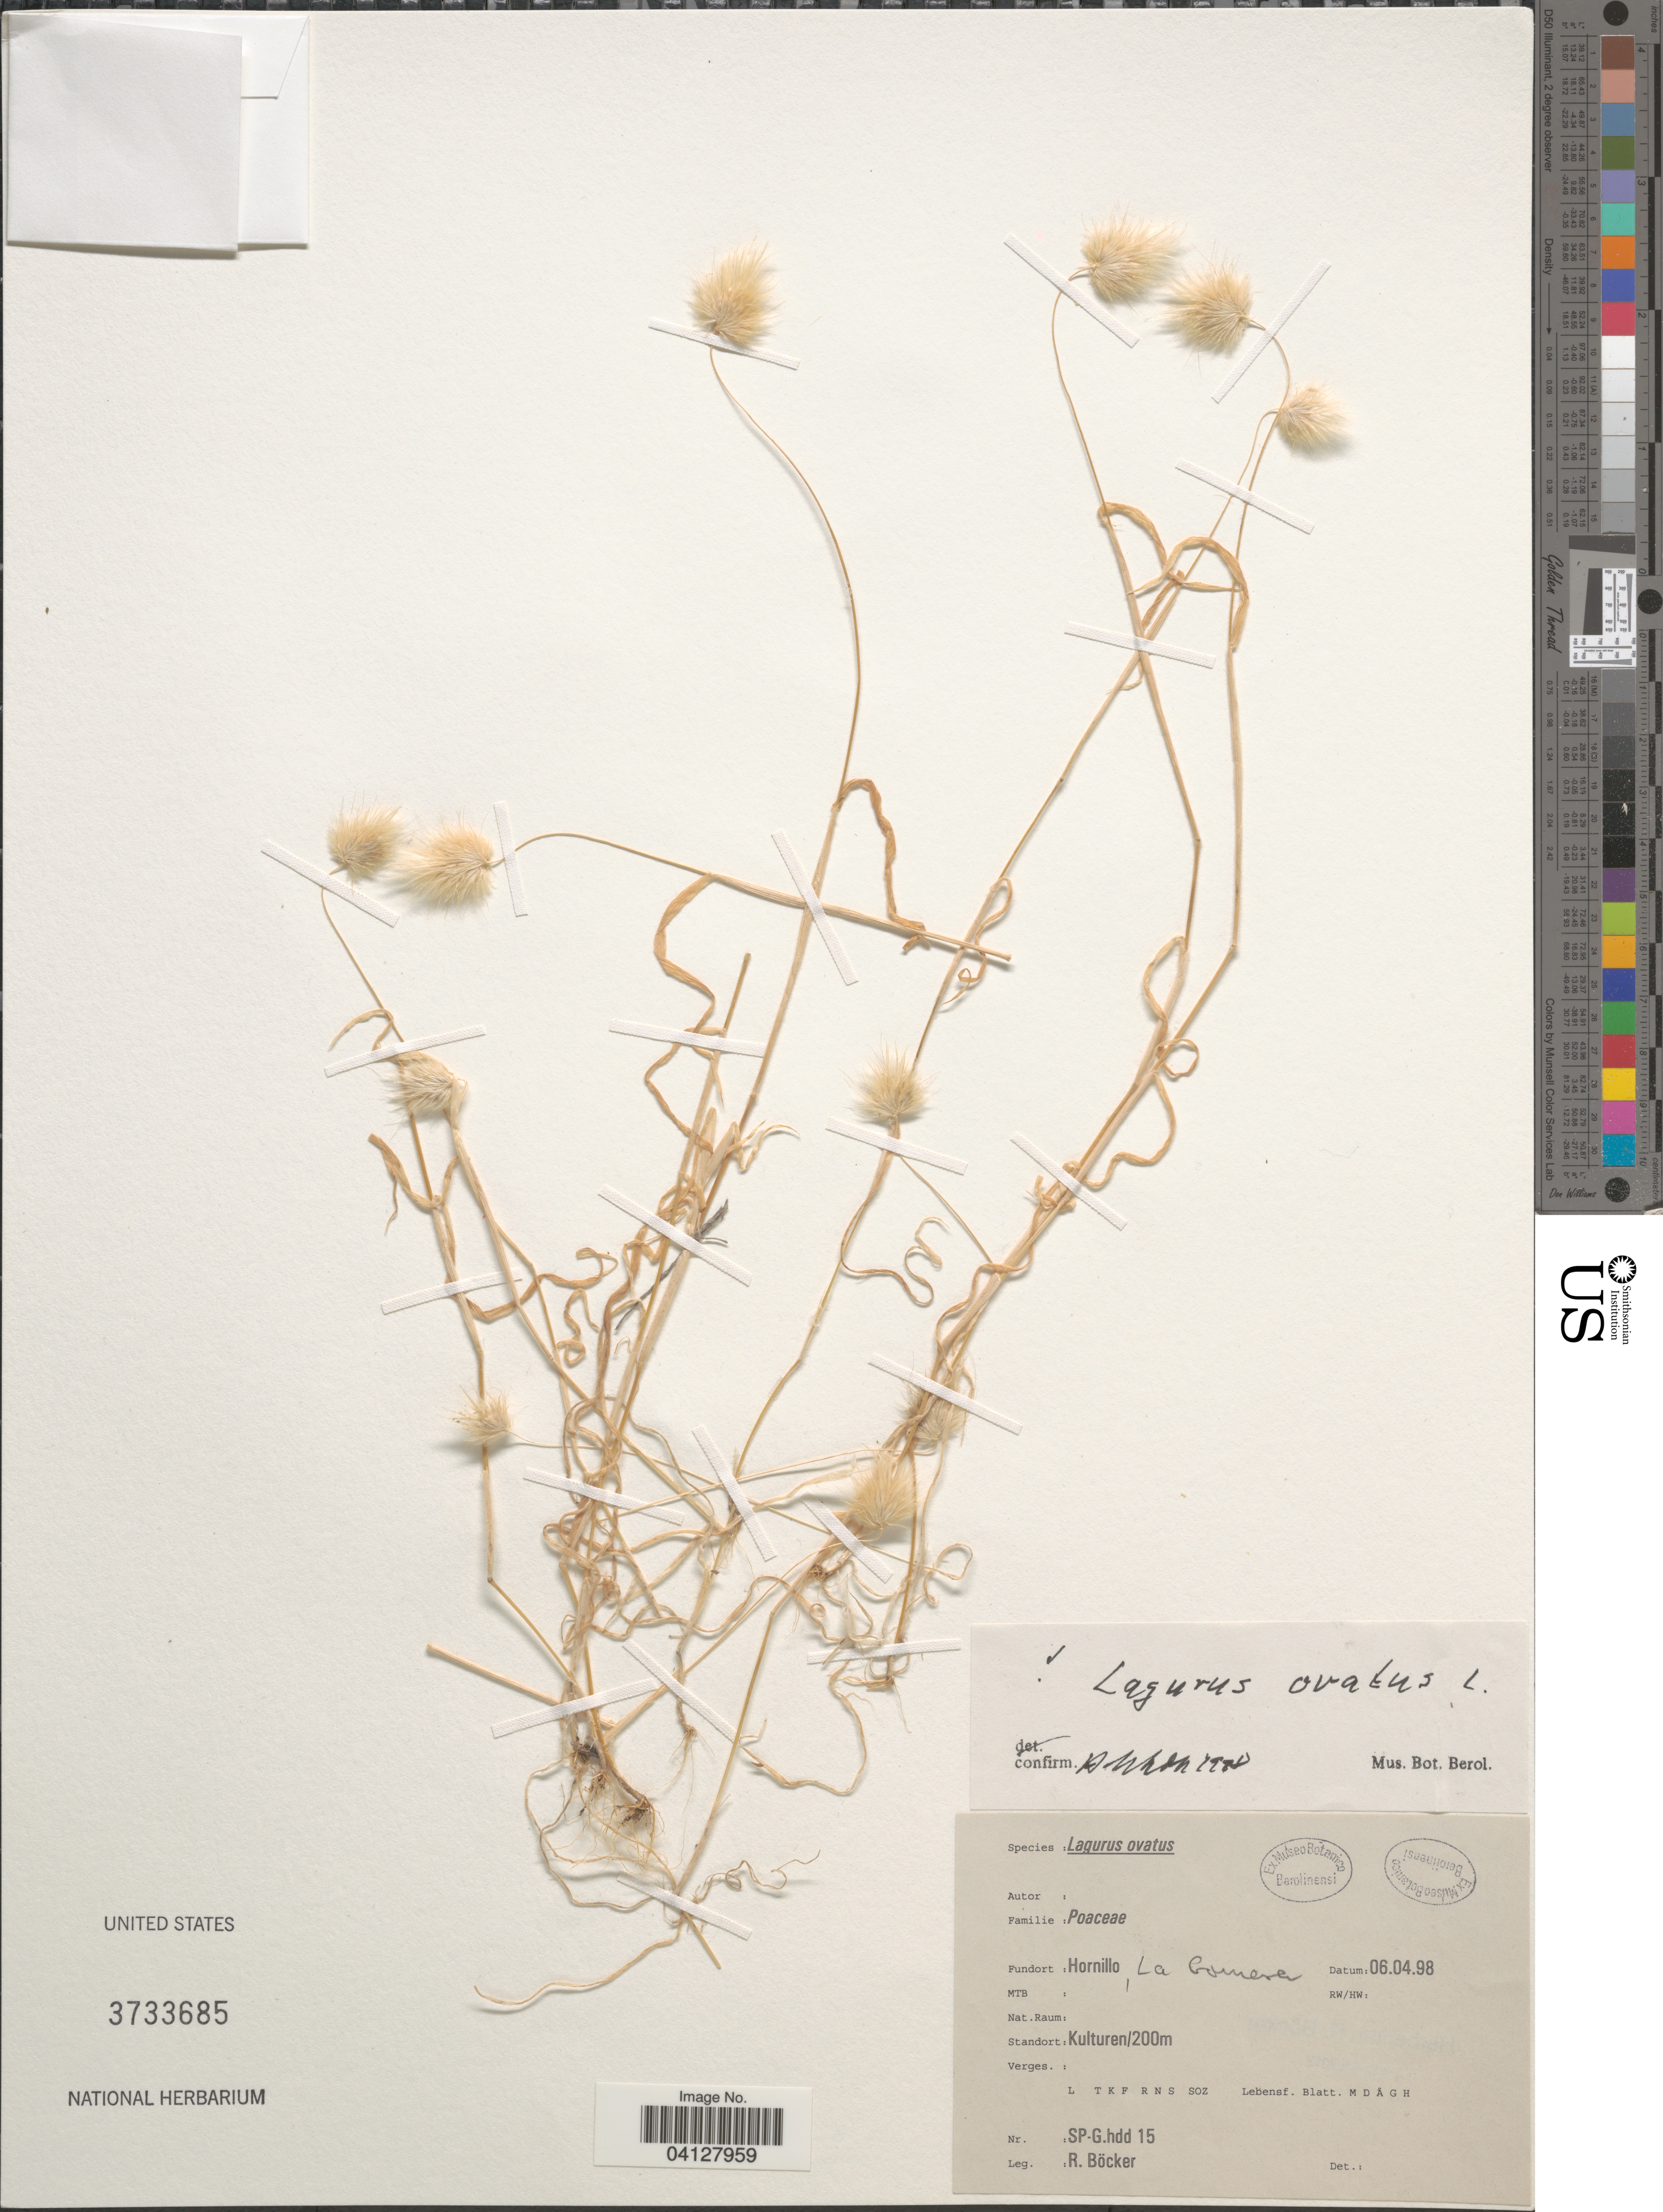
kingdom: Plantae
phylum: Tracheophyta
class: Liliopsida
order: Poales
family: Poaceae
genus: Lagurus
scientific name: Lagurus ovatus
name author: L.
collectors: R. Böcker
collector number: SP-G.hdd 15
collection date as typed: Transcribed d/m/y: 6/4/98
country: Spain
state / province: Canarias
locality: Hornillo, La Gomera.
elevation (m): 200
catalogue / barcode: US 3733685